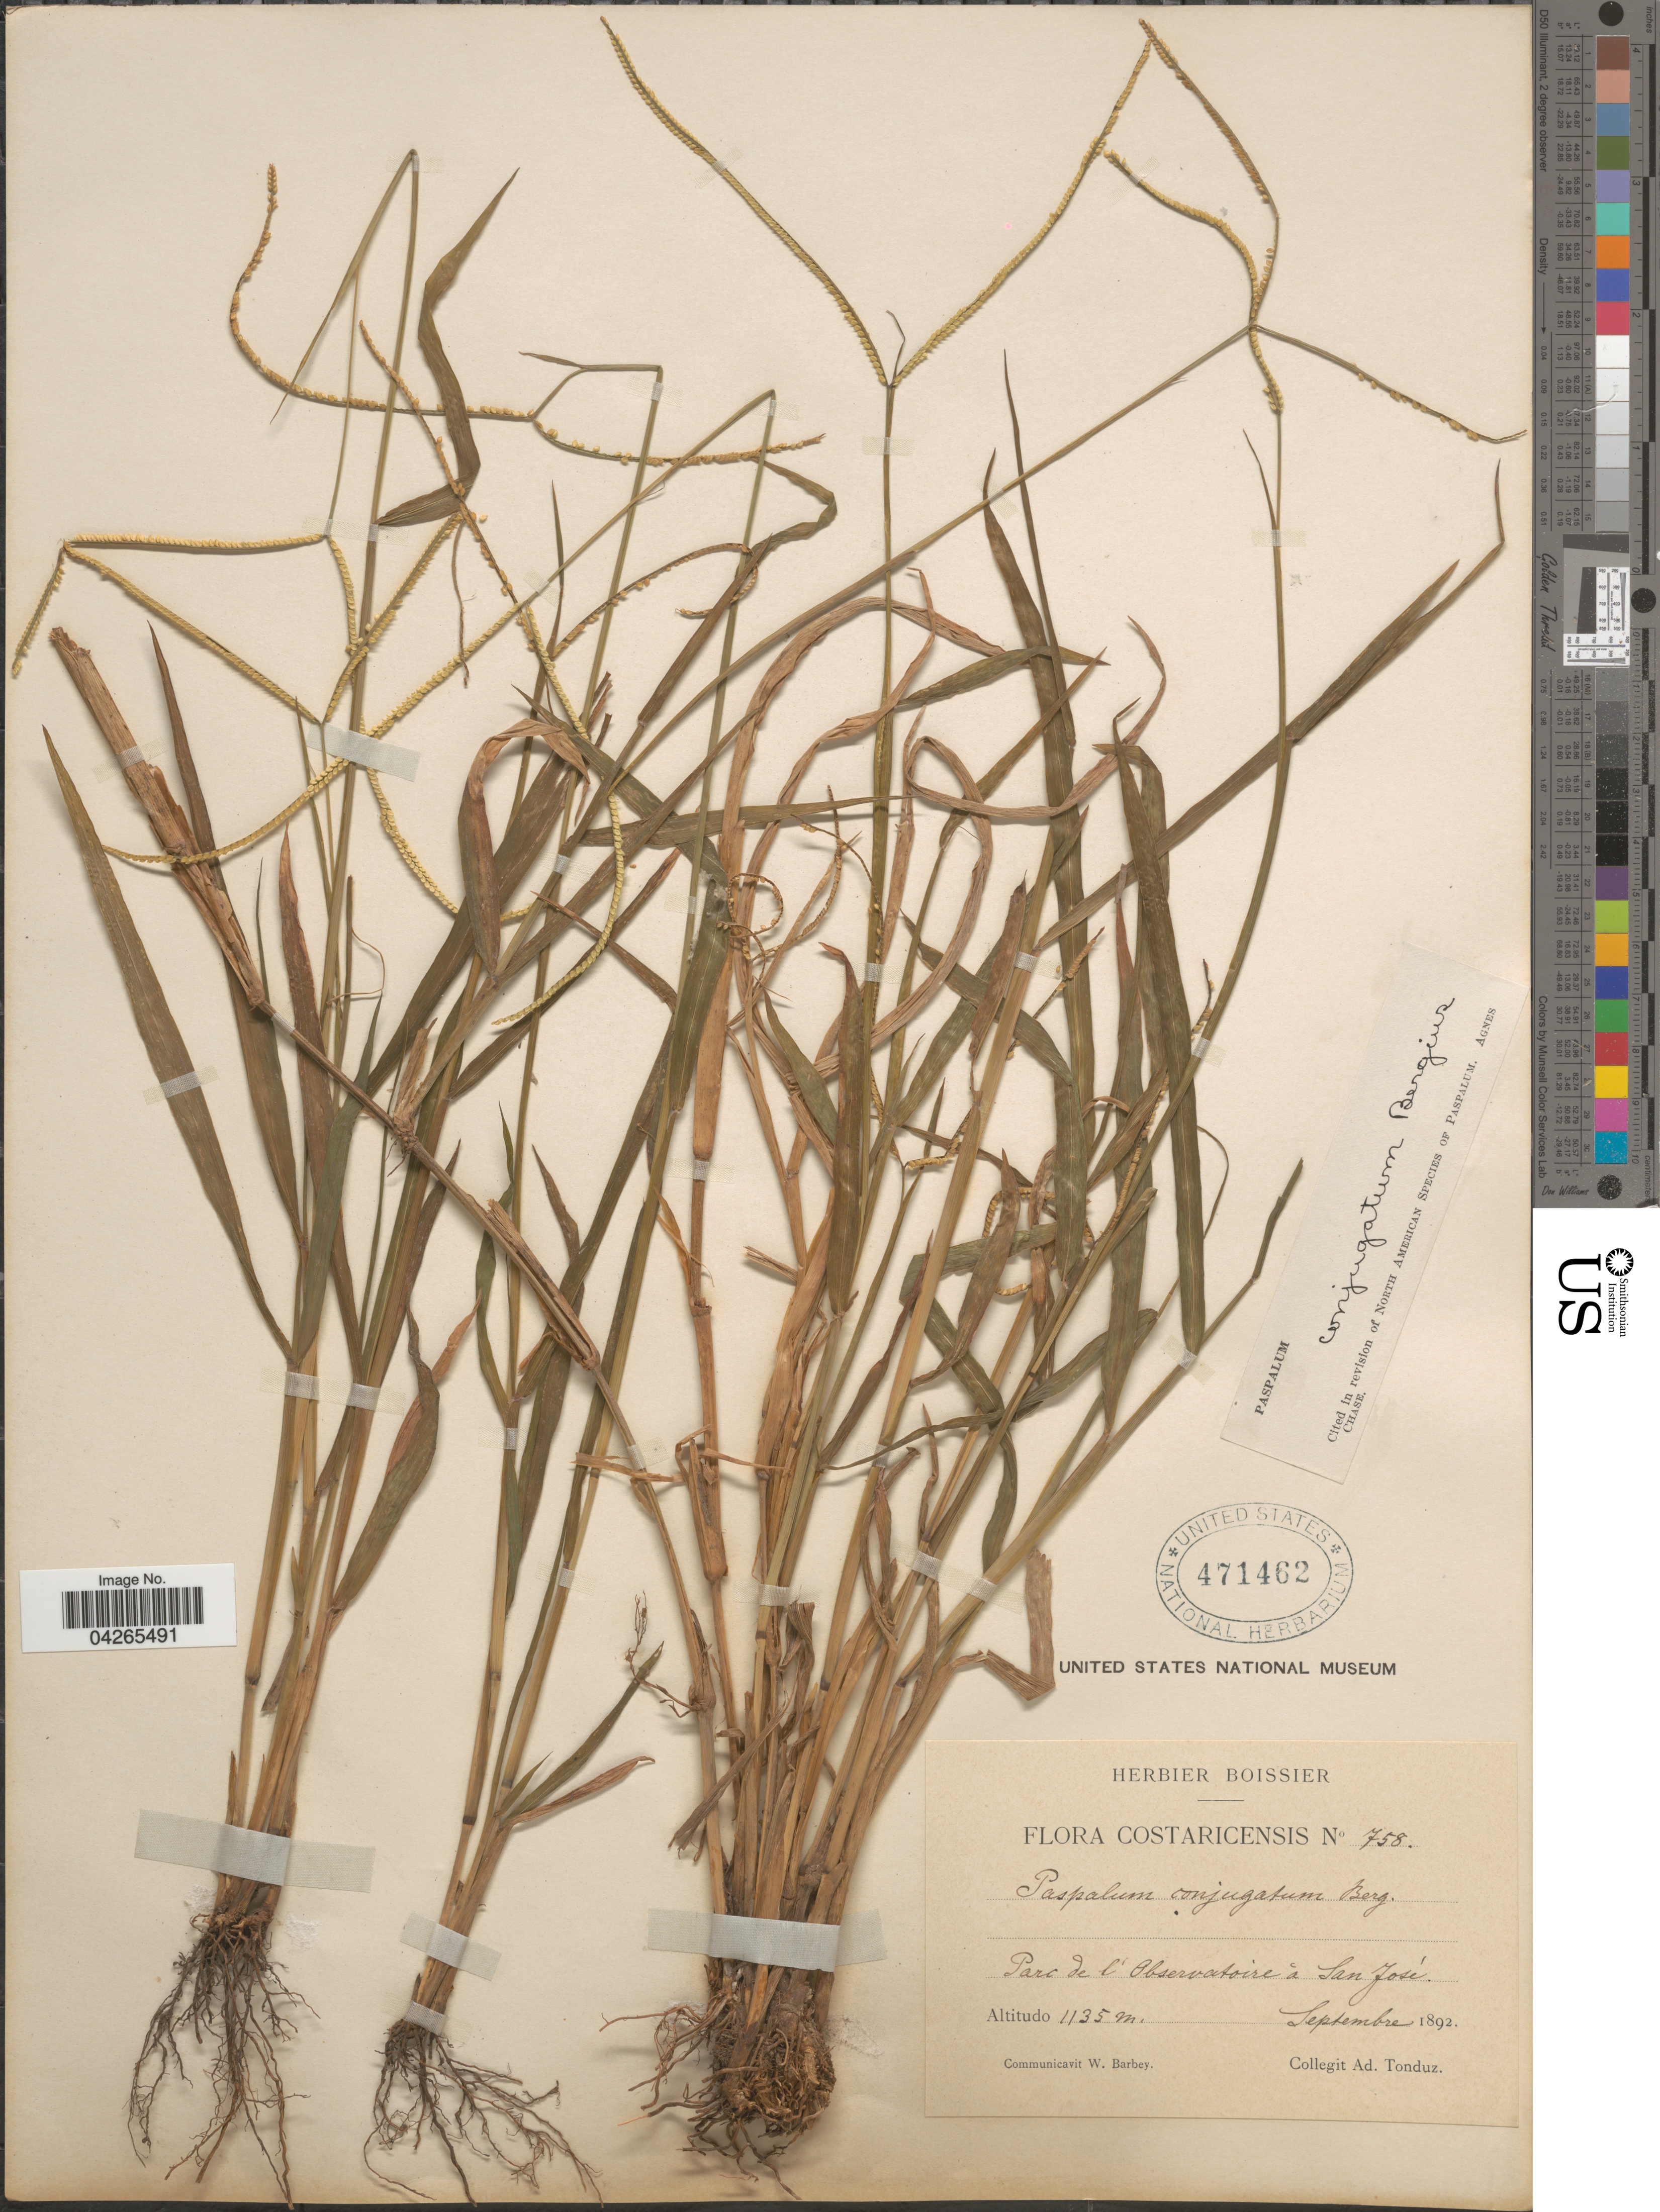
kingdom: Plantae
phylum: Tracheophyta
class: Liliopsida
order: Poales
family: Poaceae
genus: Paspalum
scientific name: Paspalum conjugatum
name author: P.J. Bergius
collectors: A. Tonduz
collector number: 758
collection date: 1892-09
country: Costa Rica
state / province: San José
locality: Parc de l'Observatoire à San José.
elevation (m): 1135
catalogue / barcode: US 471462